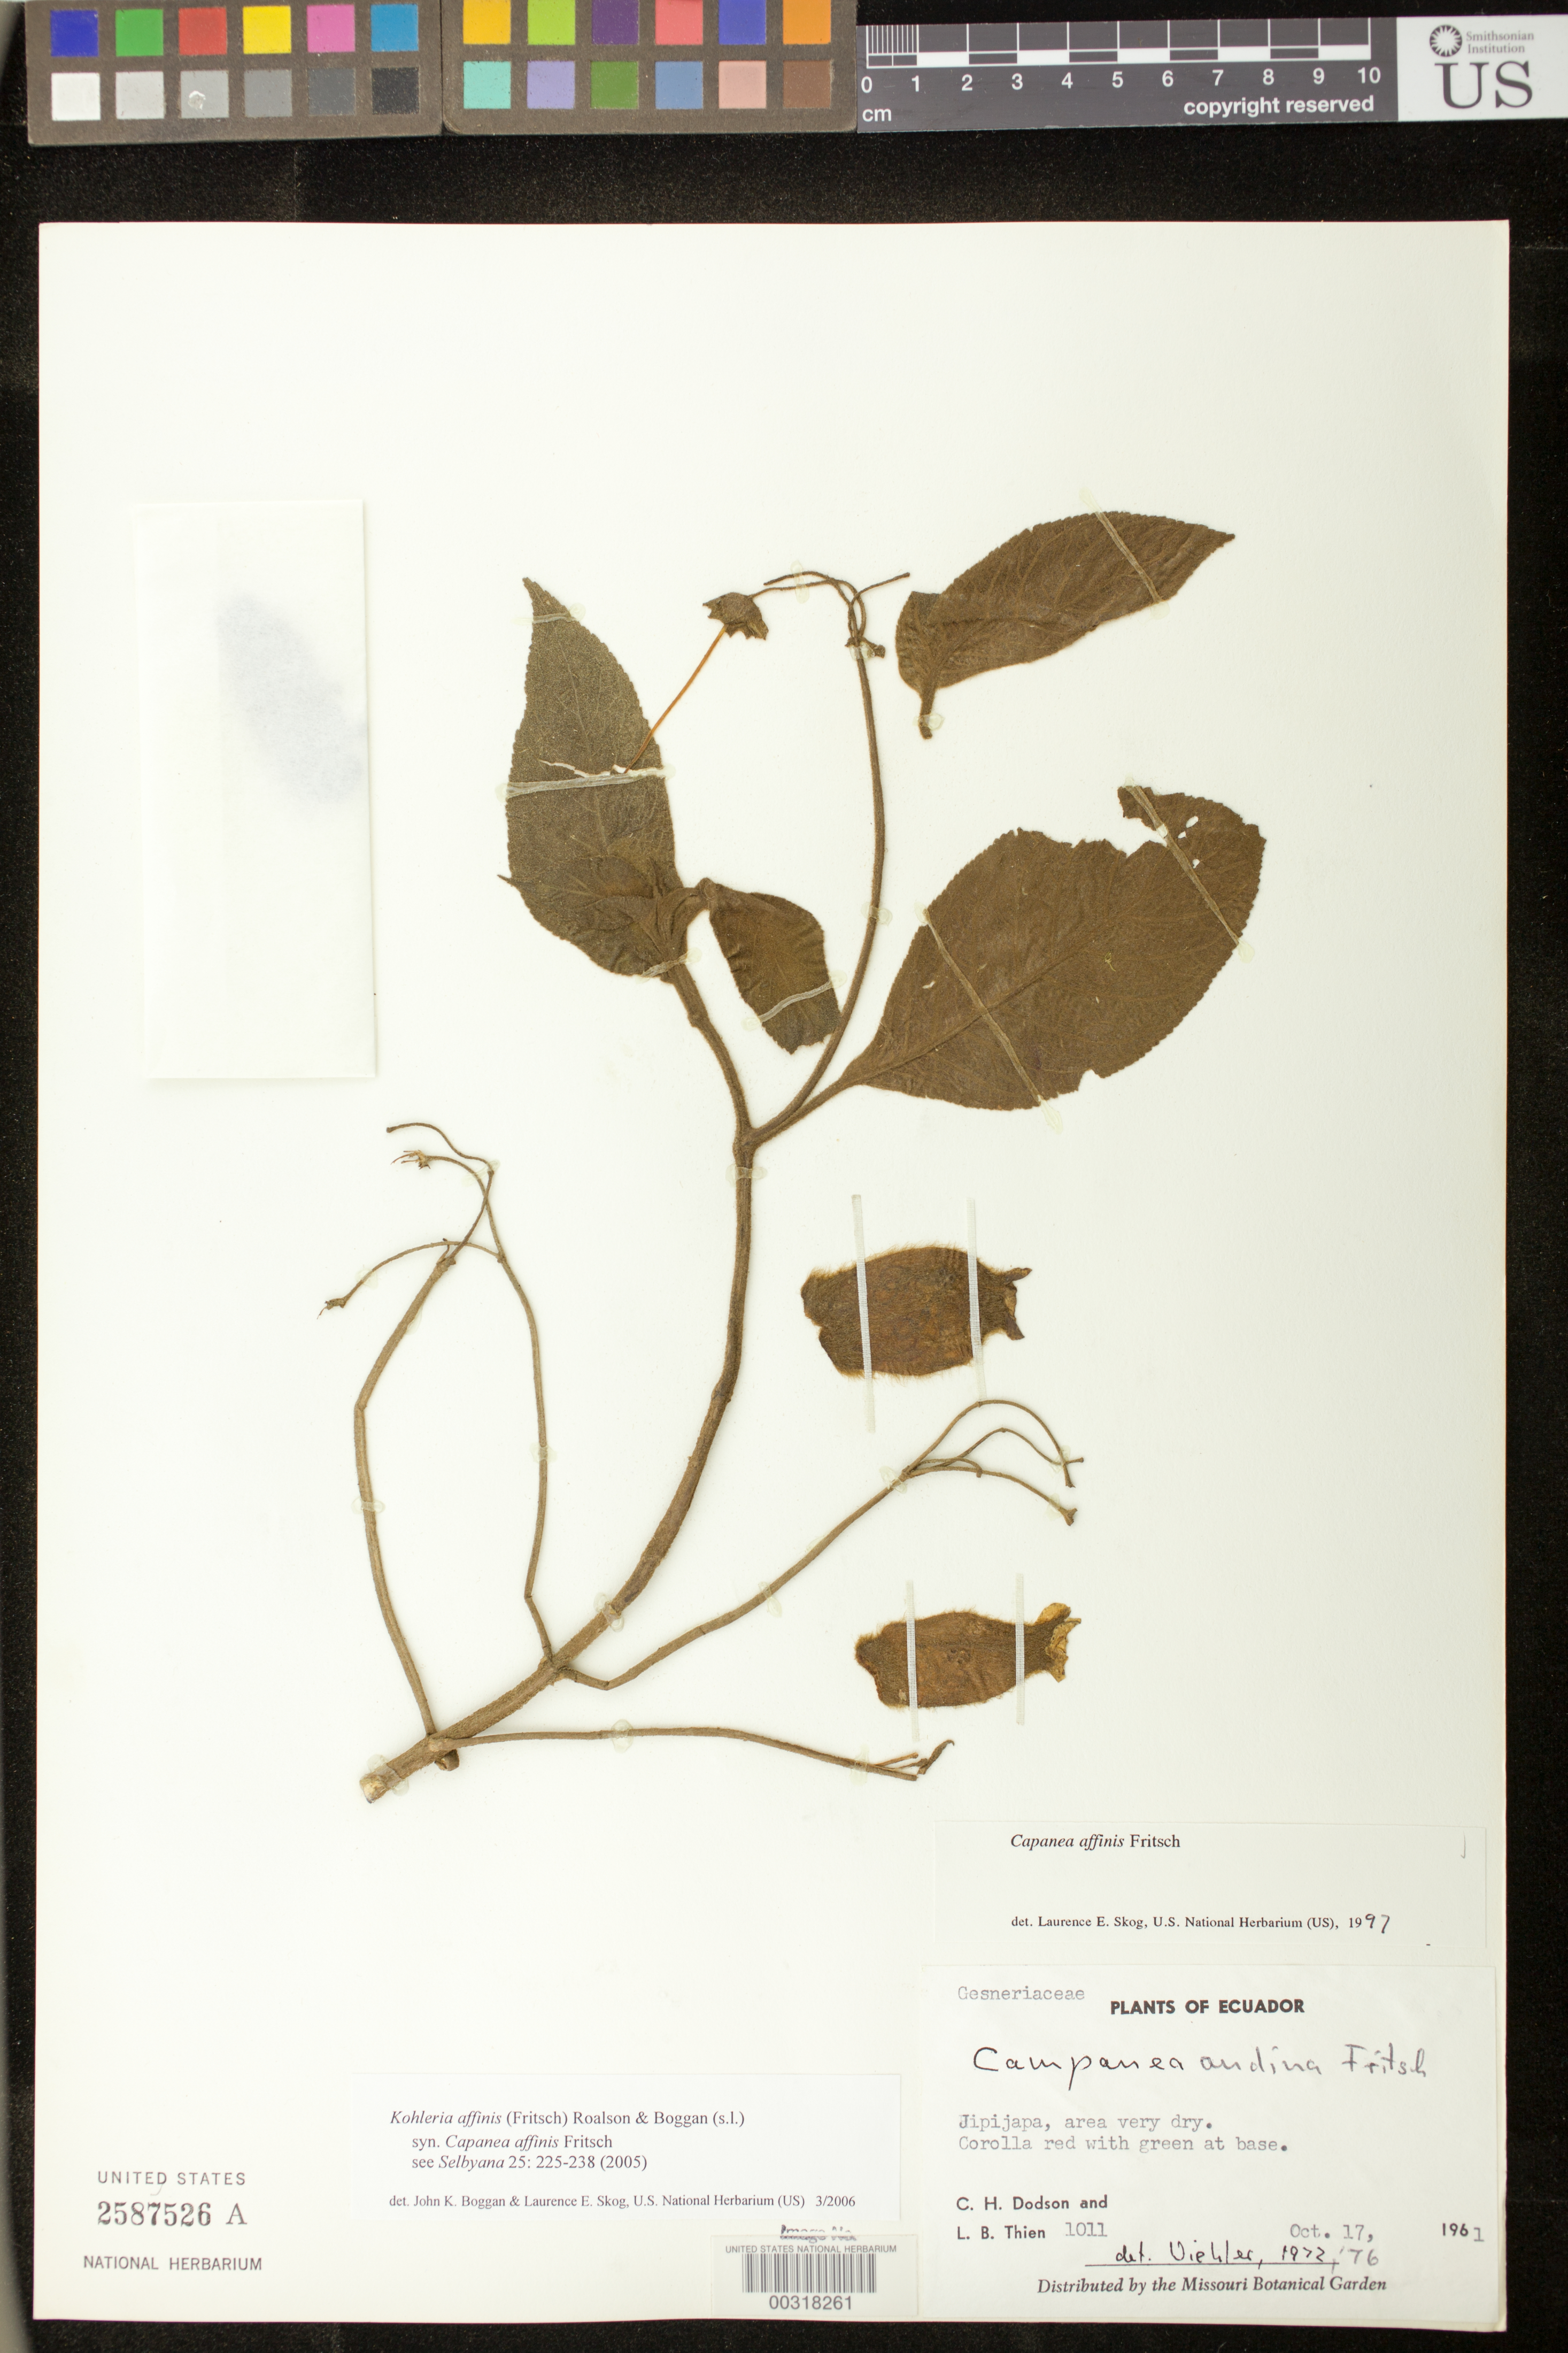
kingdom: Plantae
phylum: Tracheophyta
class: Magnoliopsida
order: Lamiales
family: Gesneriaceae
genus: Kohleria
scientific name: Kohleria affinis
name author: (Fritsch) Roalson & Boggan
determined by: Boggan, J. K.; Skog, L. E.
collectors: C. H. Dodson & L. Thien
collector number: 1011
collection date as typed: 17 Oct 1961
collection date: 1961-10-17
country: Ecuador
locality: Jipijapa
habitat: Area very dry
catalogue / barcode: US 2587526A